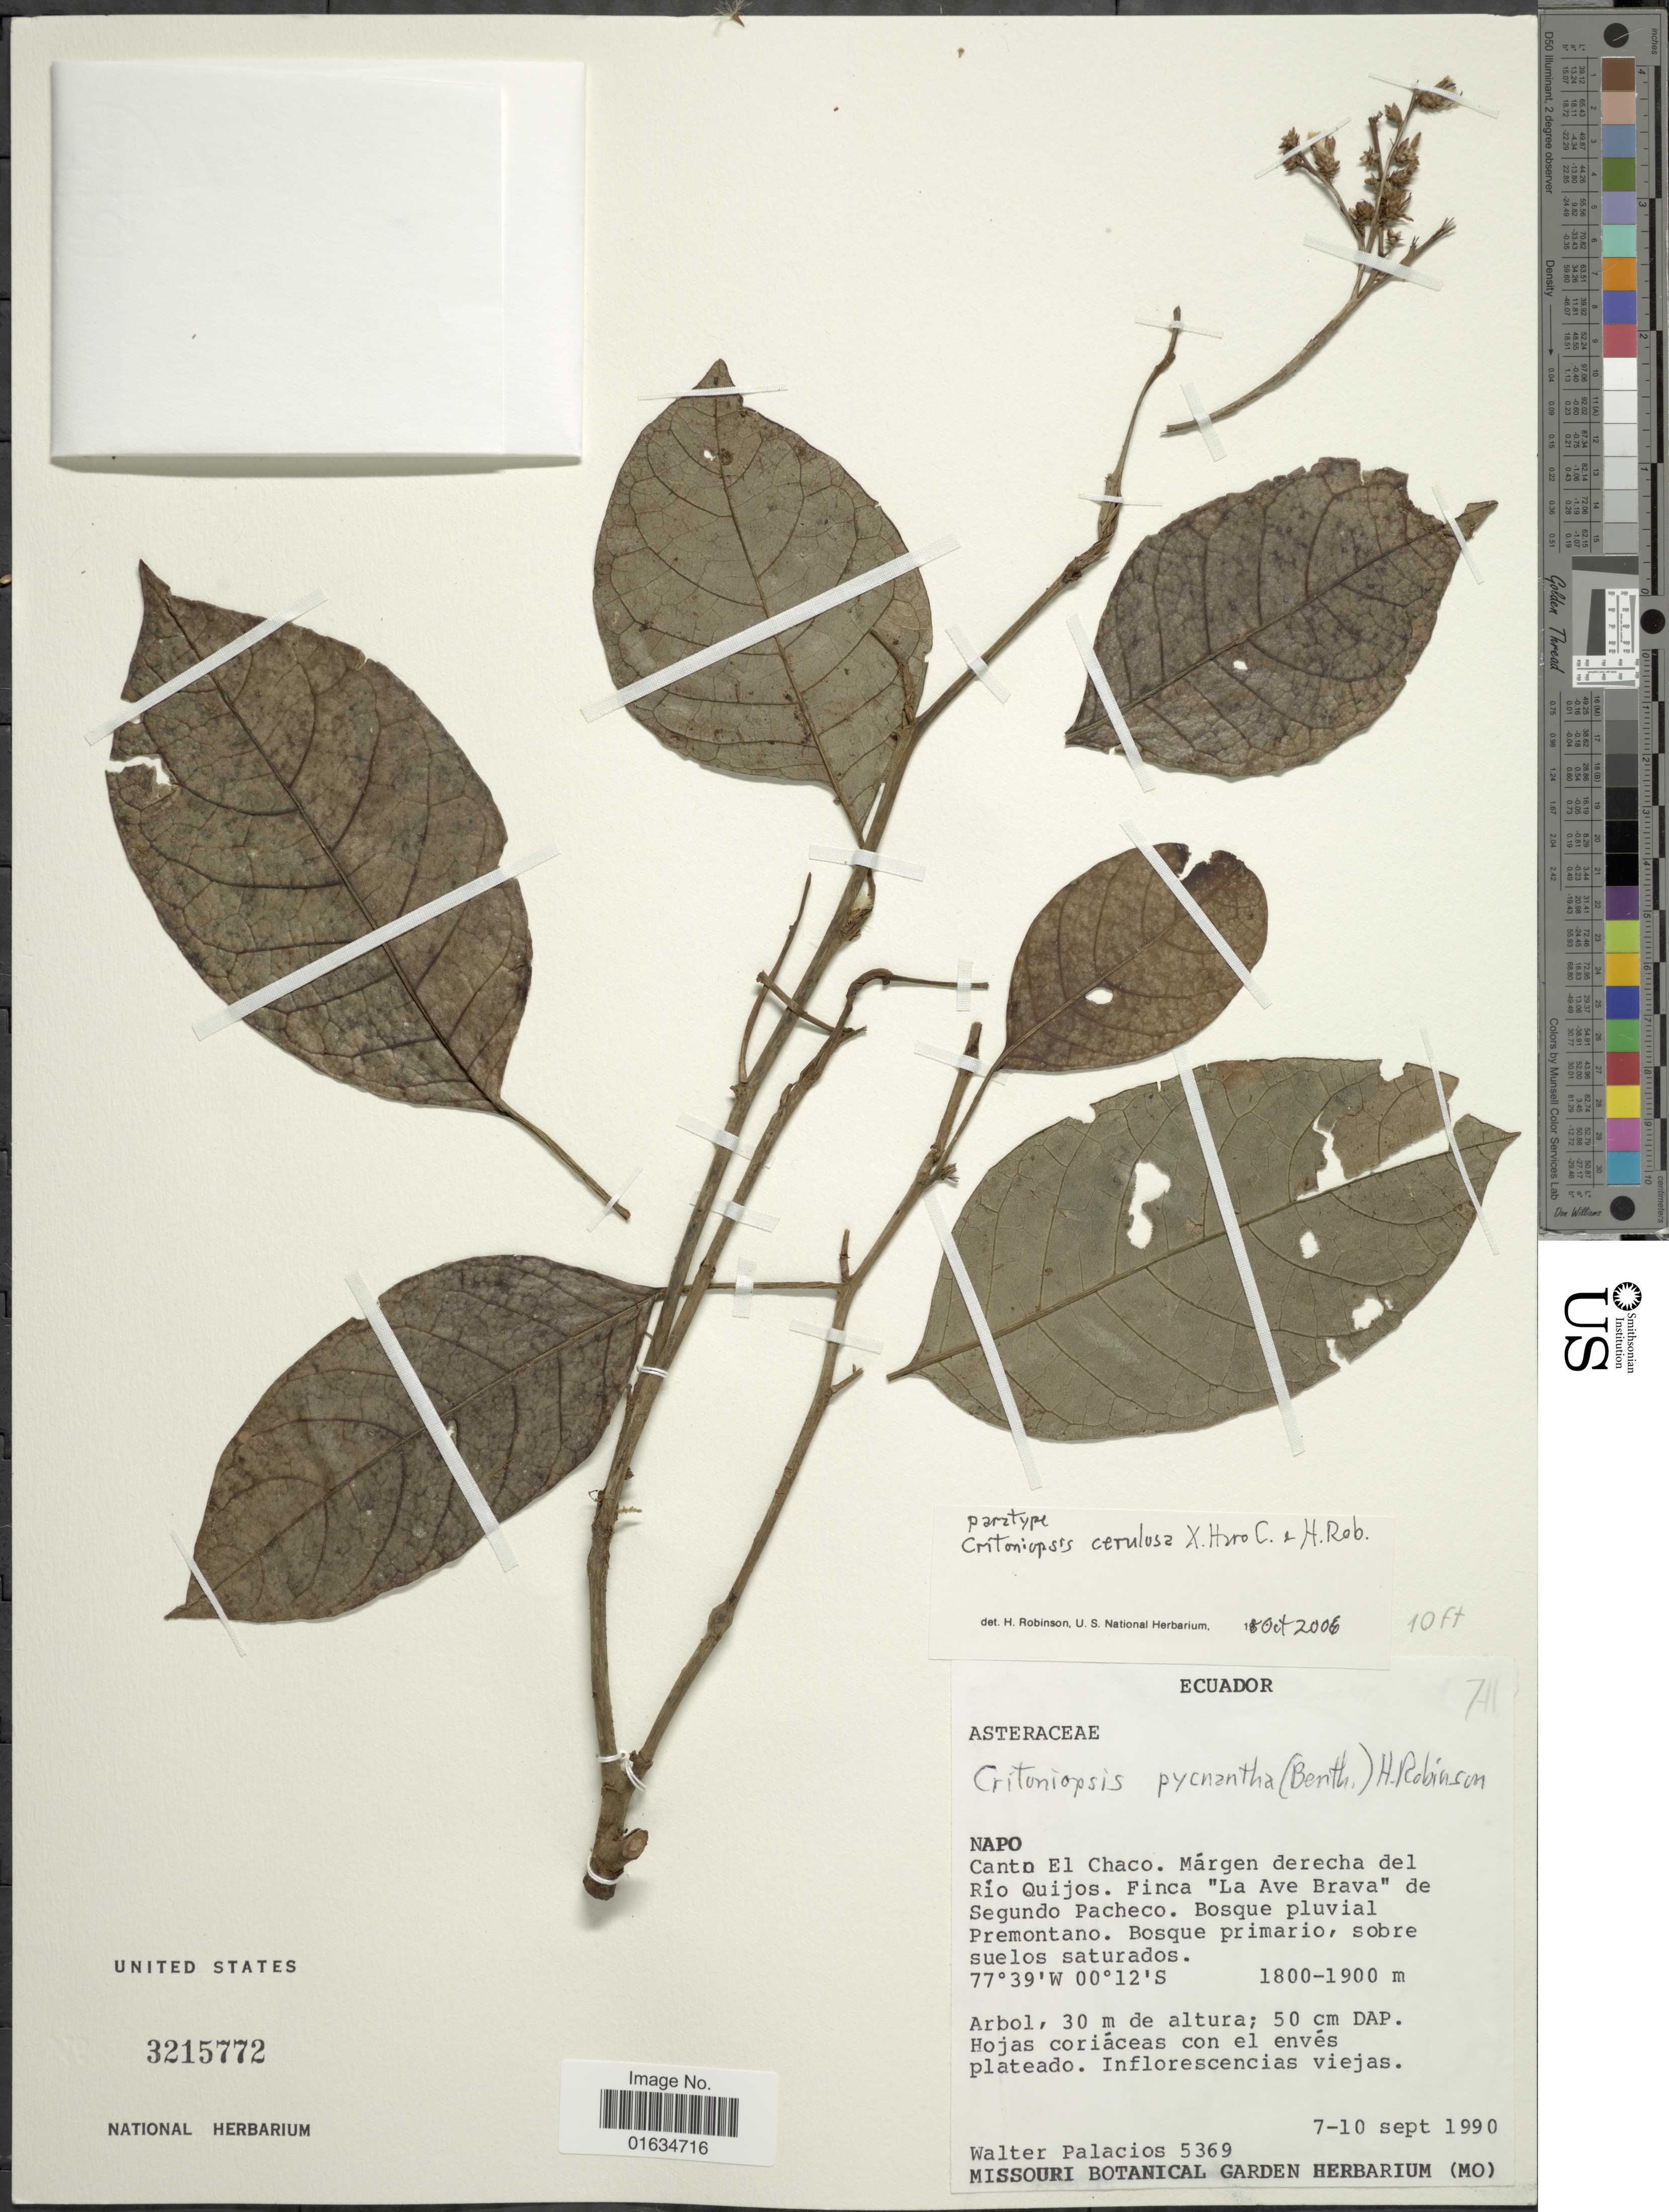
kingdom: Plantae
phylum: Tracheophyta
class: Magnoliopsida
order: Asterales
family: Asteraceae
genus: Critoniopsis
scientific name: Critoniopsis cerulosa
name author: Haro-C. & H. Rob.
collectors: W. Palacios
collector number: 5369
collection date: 1990-09-07/1990-09-10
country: Ecuador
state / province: Napo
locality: Canton El Cahco, Márgen derecha del Rio Quijos, Finca "La Ave Brava"de Segundo Pacheco, Bosque pluvial Premontano, bosque primario, sobre suelos saturados.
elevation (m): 1800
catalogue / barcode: US 3215772